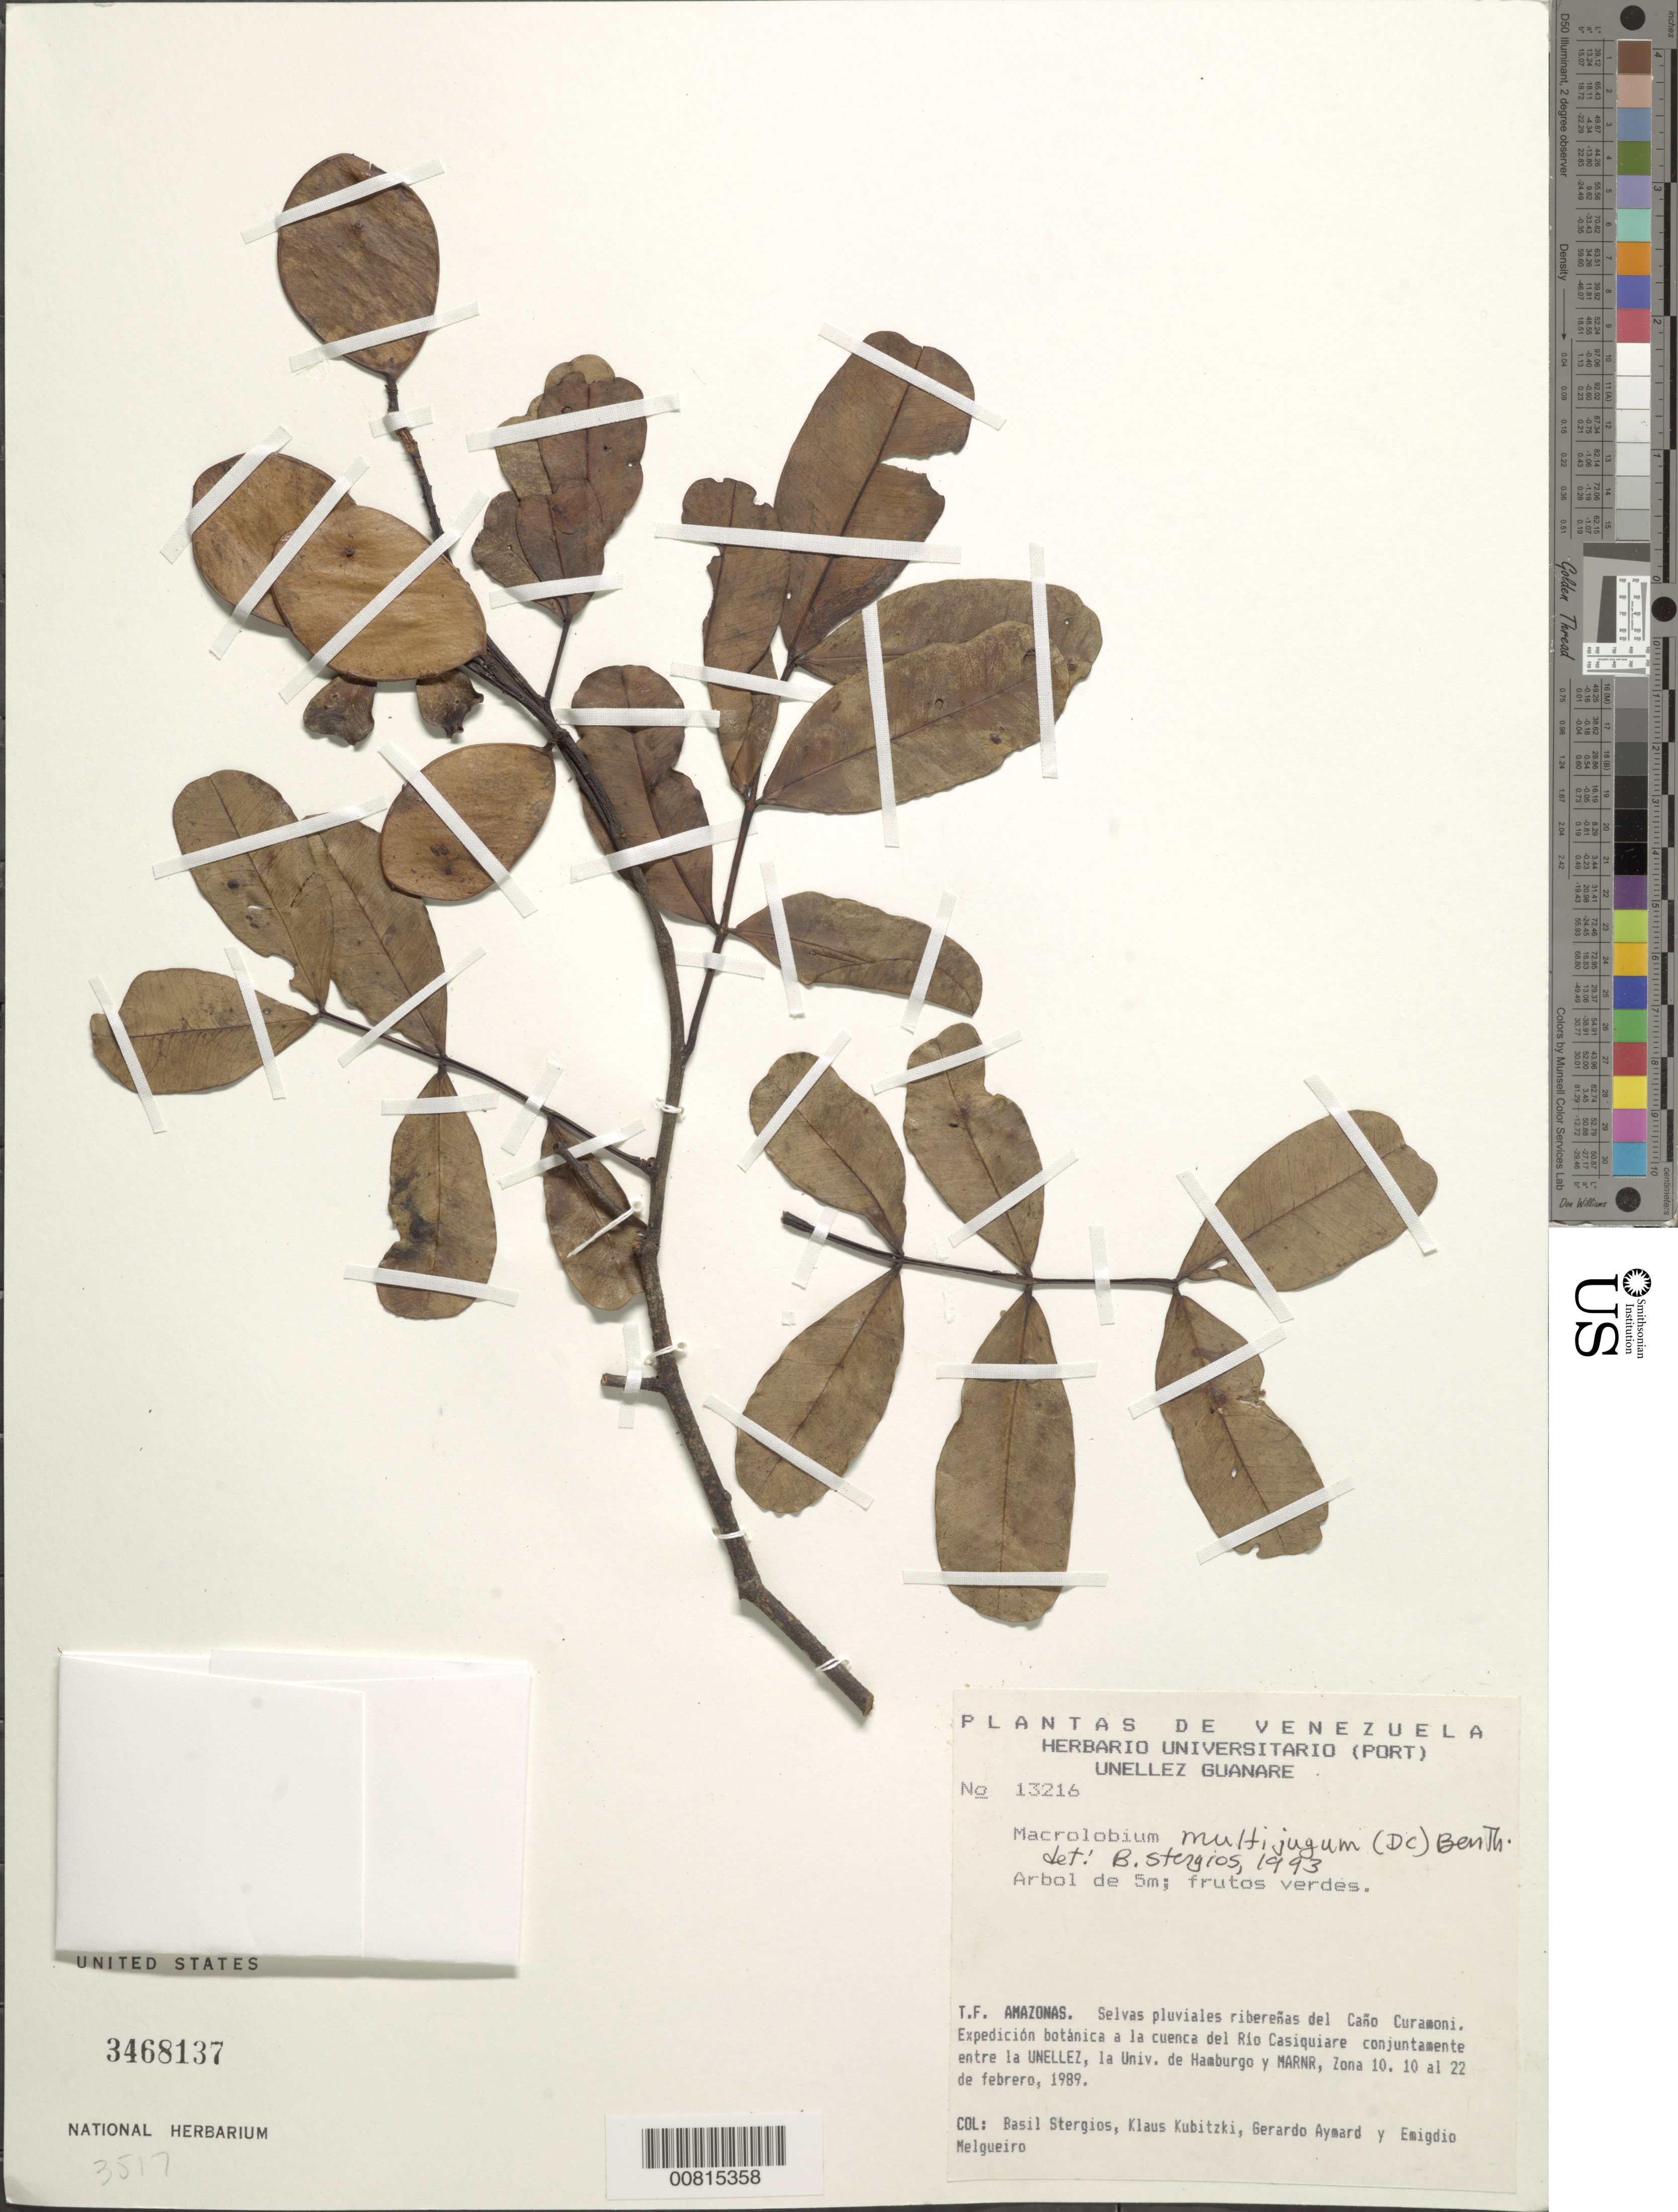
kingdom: Plantae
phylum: Tracheophyta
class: Magnoliopsida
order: Fabales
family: Fabaceae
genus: Macrolobium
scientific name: Macrolobium multijugum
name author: (DC.) Benth.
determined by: Stergios, B. G.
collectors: B. G. Stergios, K. Kubitzki, G. A. Aymard & E. Melgueiro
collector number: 13216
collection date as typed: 10-Feb-89 to 22-Feb-89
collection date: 1989-02-10/1989-02-22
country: Venezuela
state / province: Amazonas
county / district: Río Negro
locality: Caño Curamoni, cuenca del río Casiquiare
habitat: Selvas pluviales riberenas del cano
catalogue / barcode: US 3468137